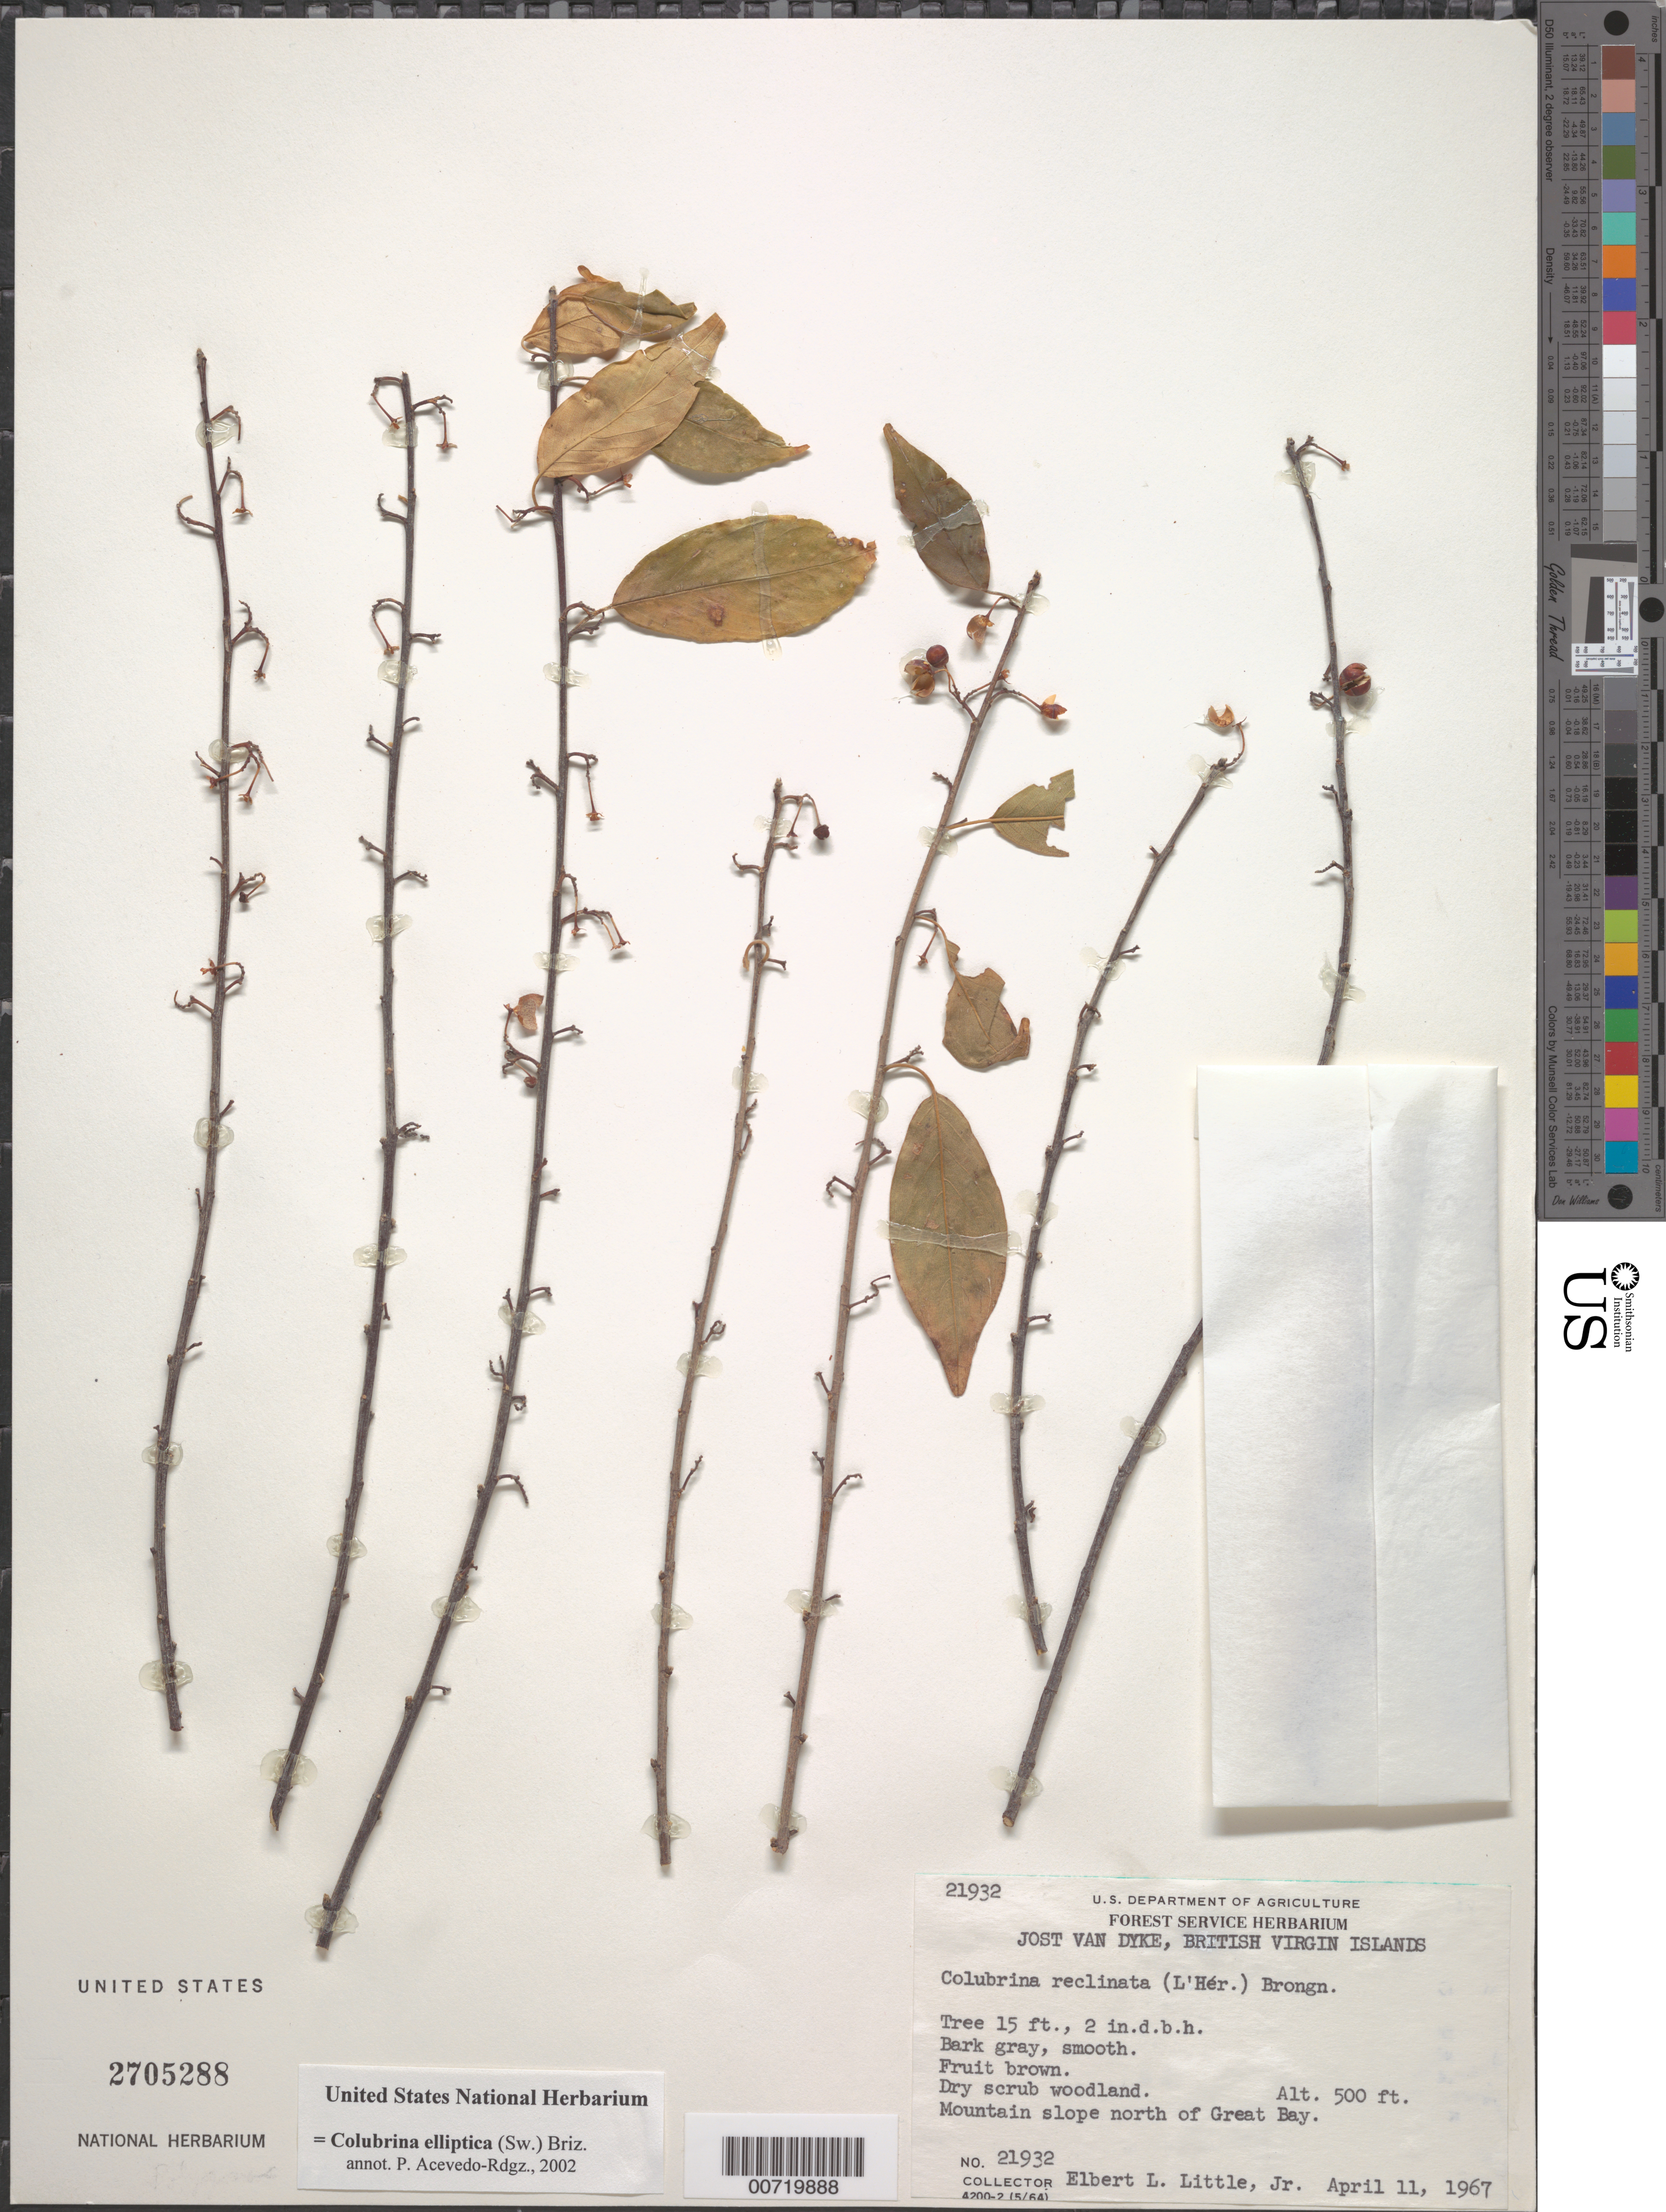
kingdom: Plantae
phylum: Tracheophyta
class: Magnoliopsida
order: Rosales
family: Rhamnaceae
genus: Colubrina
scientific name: Colubrina elliptica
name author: (Sw.) Brizicky & W.L. Stern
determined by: Acevedo-Rodríguez, P., (BOT), Smithsonian Institution - National Museum of Natural History (UNITED STATES)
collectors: E. L. Little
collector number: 21932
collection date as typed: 11 Apr 1967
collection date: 1967-04-11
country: British Virgin Islands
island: Jost Van Dyke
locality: N of Great Bay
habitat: Dry scrub woodland, mountain slope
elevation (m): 152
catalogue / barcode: US 2705288